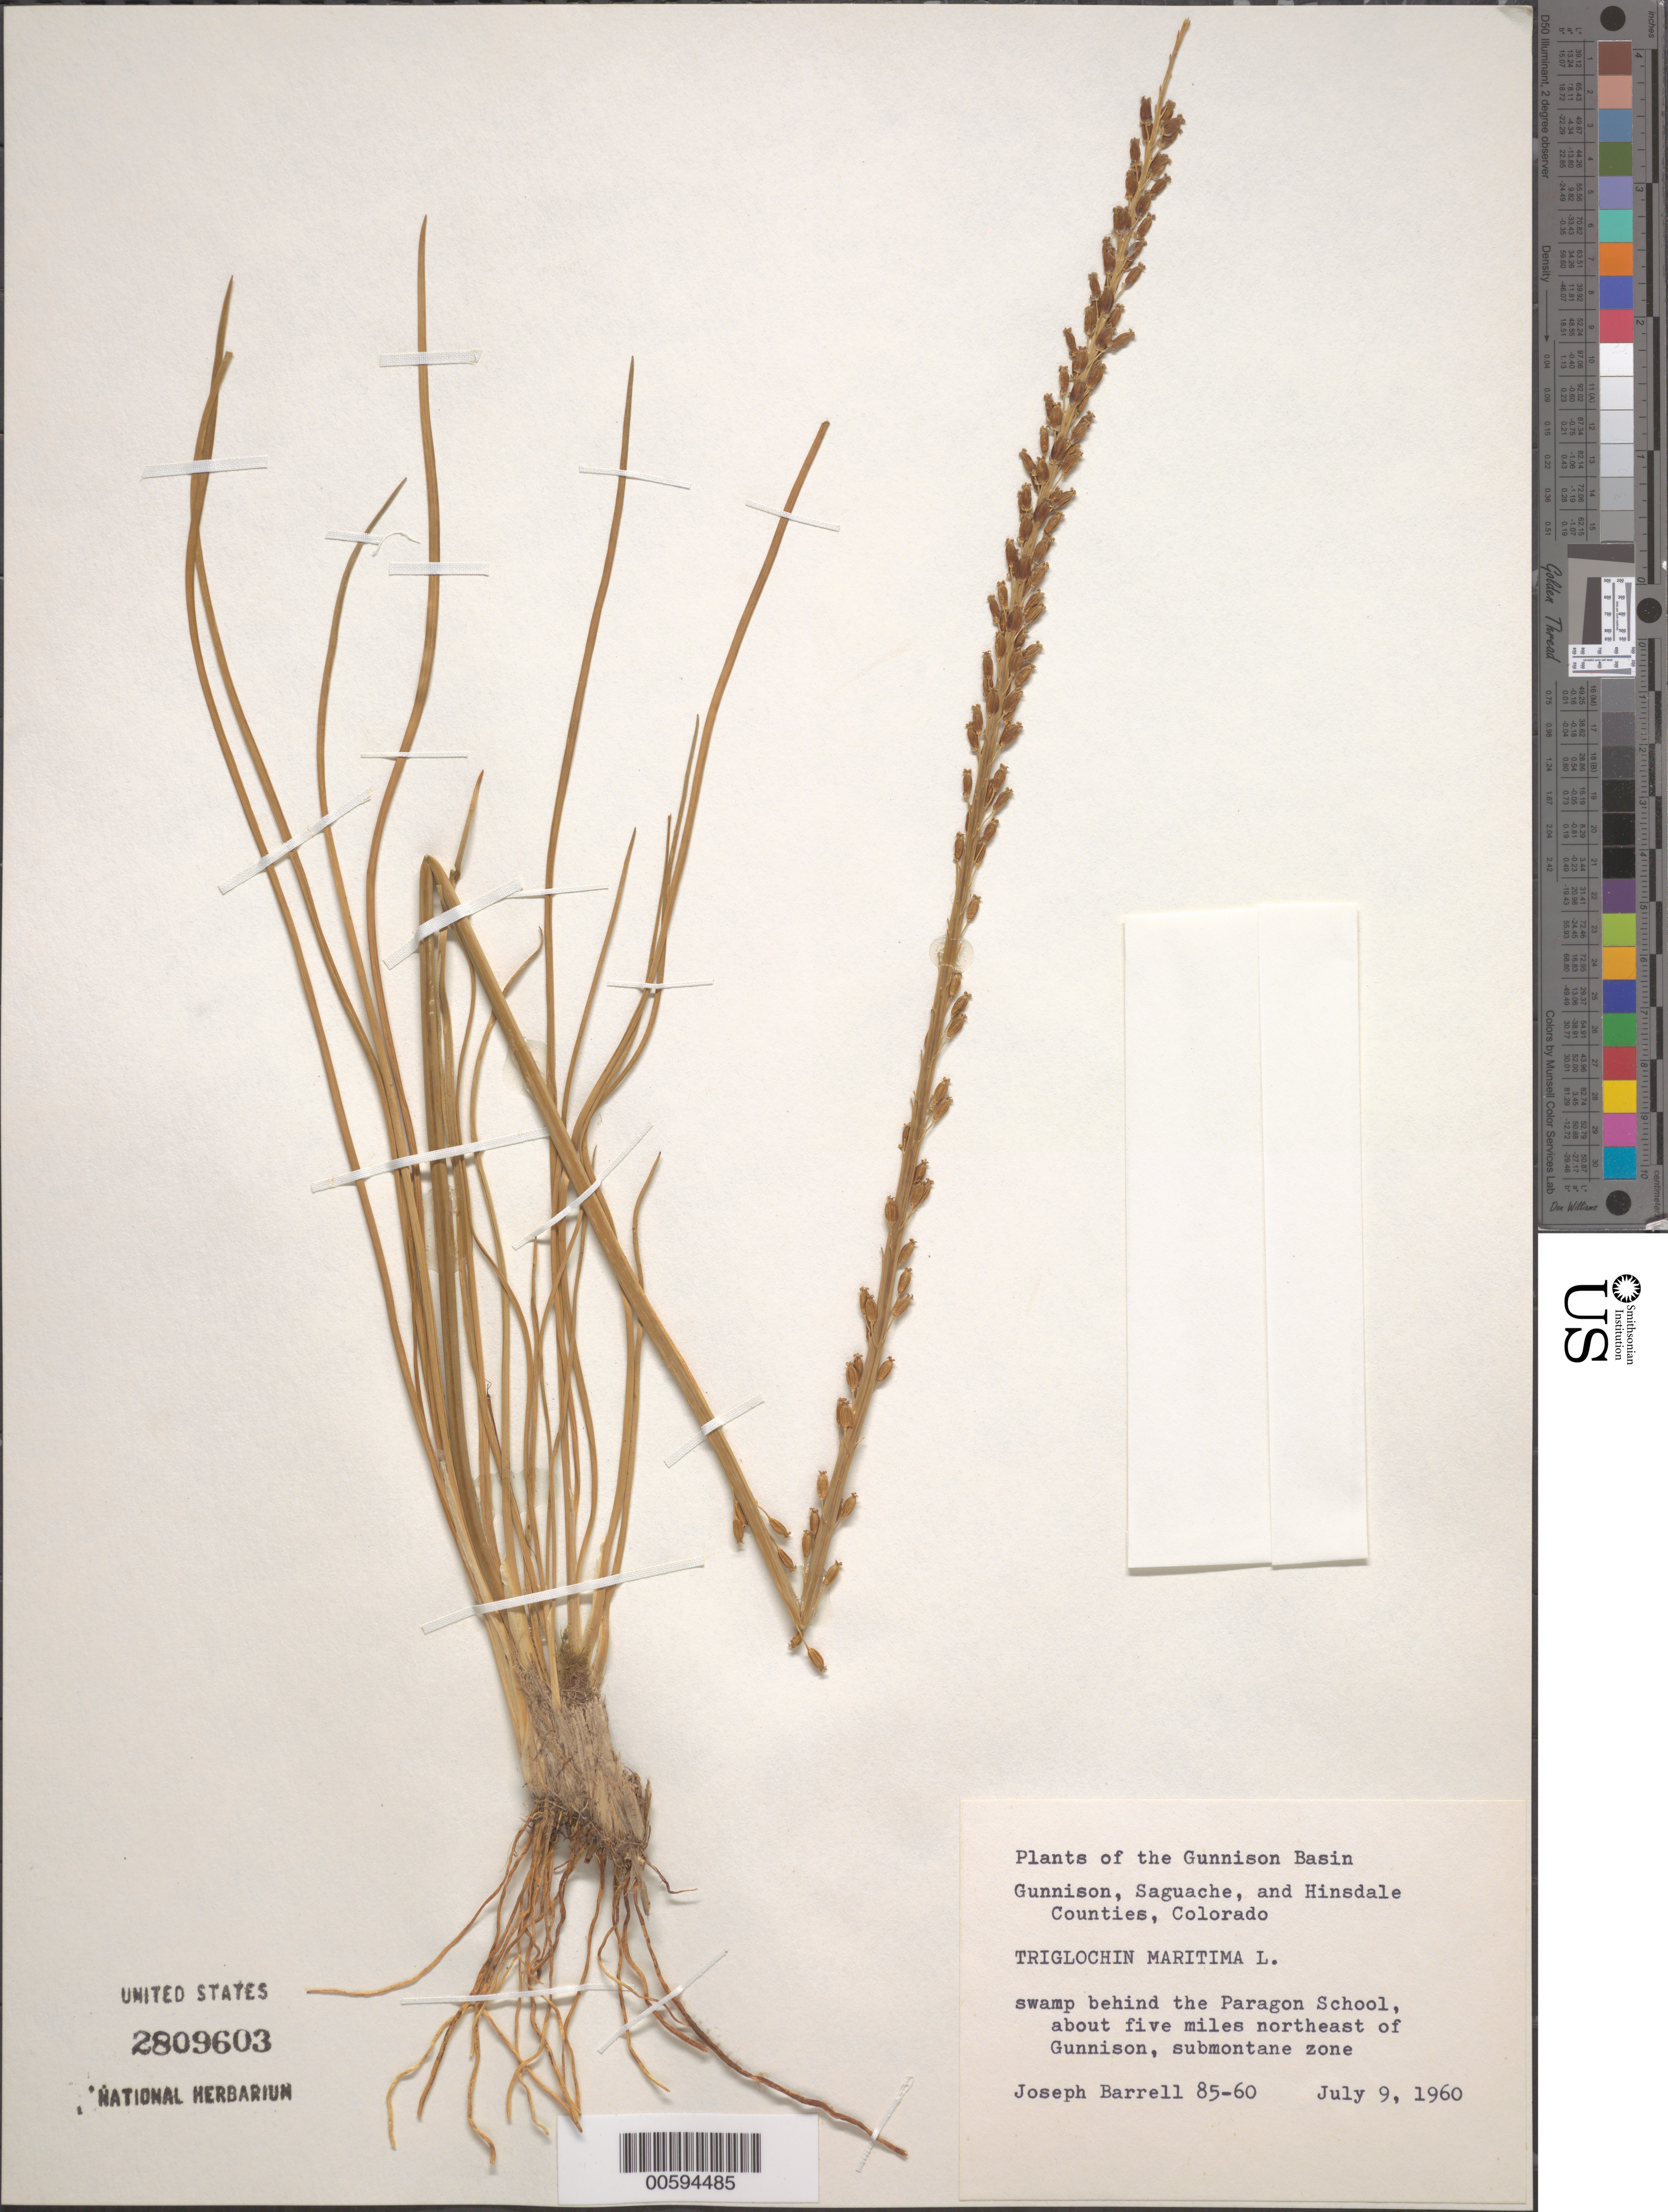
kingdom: Plantae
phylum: Tracheophyta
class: Liliopsida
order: Alismatales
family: Juncaginaceae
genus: Triglochin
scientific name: Triglochin maritima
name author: L.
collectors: J. Barrell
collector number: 85-60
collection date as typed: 09 Jul 1960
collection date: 1960-07-09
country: United States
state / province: Colorado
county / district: Gunnison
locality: NE of Gunnison, Behind the Paragon School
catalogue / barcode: US 2809603